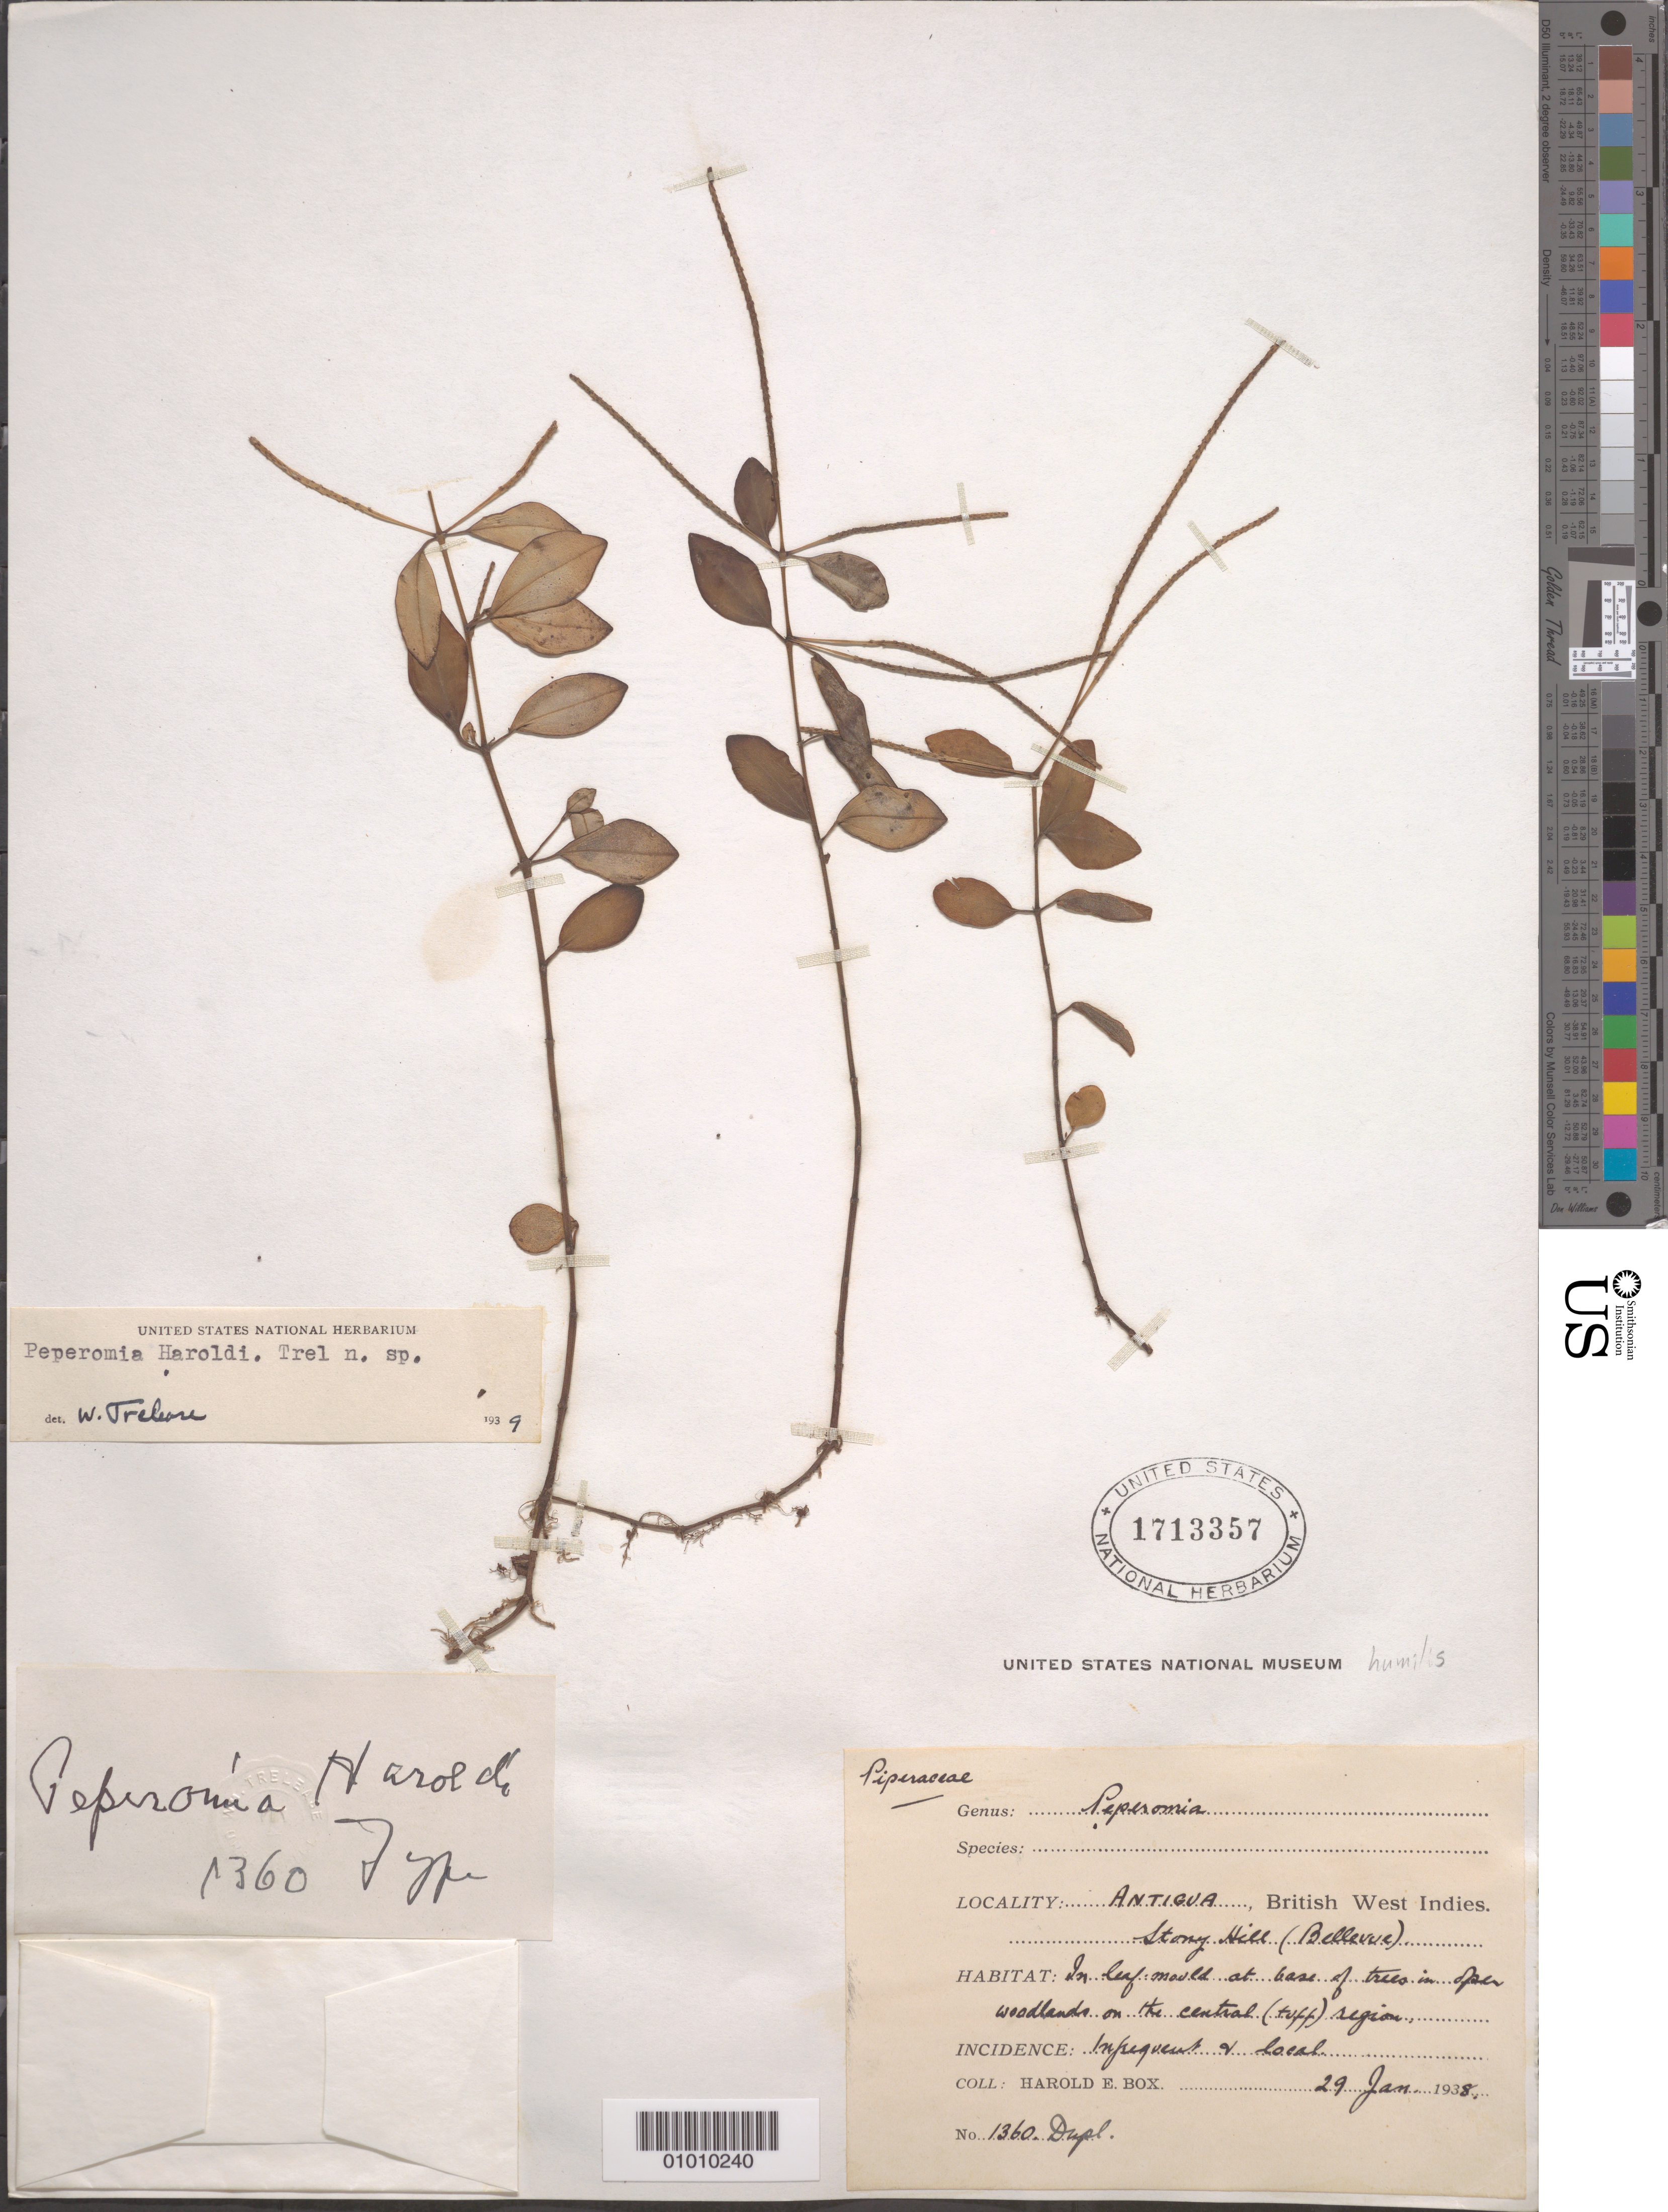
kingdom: Plantae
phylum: Tracheophyta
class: Magnoliopsida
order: Piperales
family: Piperaceae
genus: Peperomia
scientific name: Peperomia humilis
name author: (Vahl) A. Dietr.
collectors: H. E. Box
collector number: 1360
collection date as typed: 29 Jan 1938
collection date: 1938-01-29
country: Antigua and Barbuda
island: Antigua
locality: Stony Hill (Bellevue) In leaf mold at base of tree in open woodlands on the central region.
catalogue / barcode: US 1713357